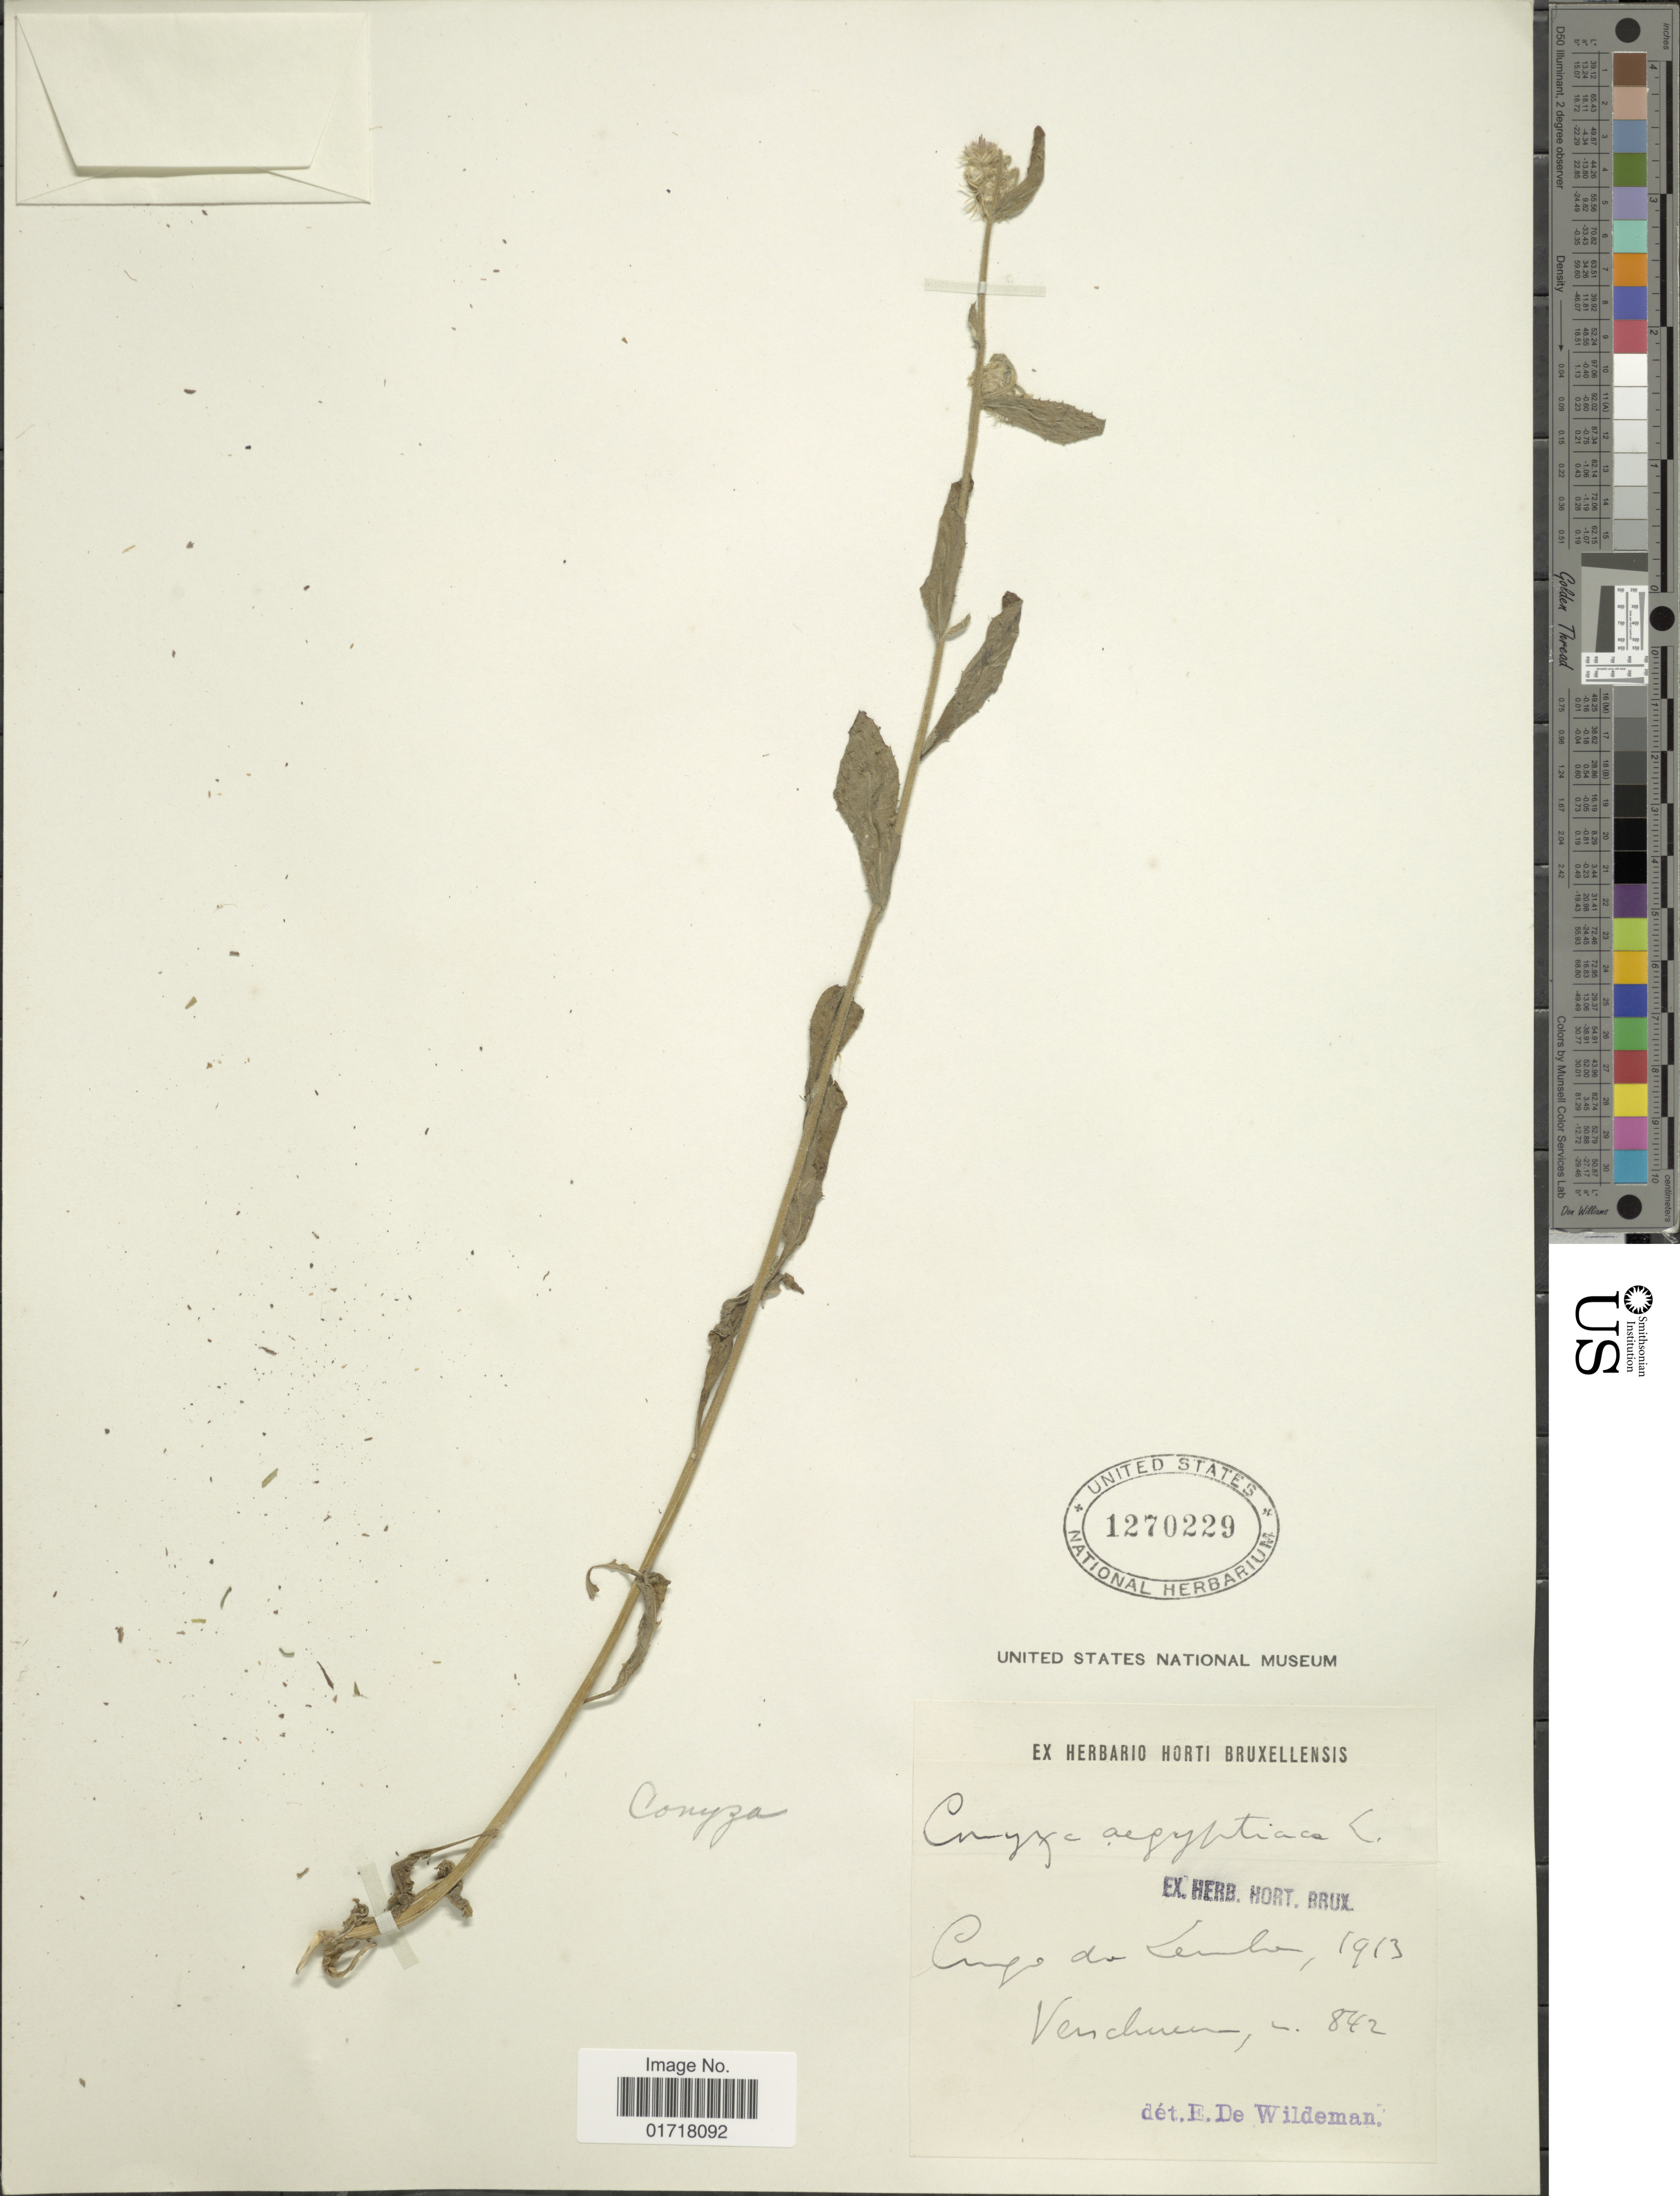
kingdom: Plantae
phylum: Tracheophyta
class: Magnoliopsida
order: Asterales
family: Asteraceae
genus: Conyza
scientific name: Conyza aegyptiaca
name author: (L.) Aiton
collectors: Verschueron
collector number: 842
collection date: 1913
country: France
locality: Campo de Lembo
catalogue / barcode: US 1270229